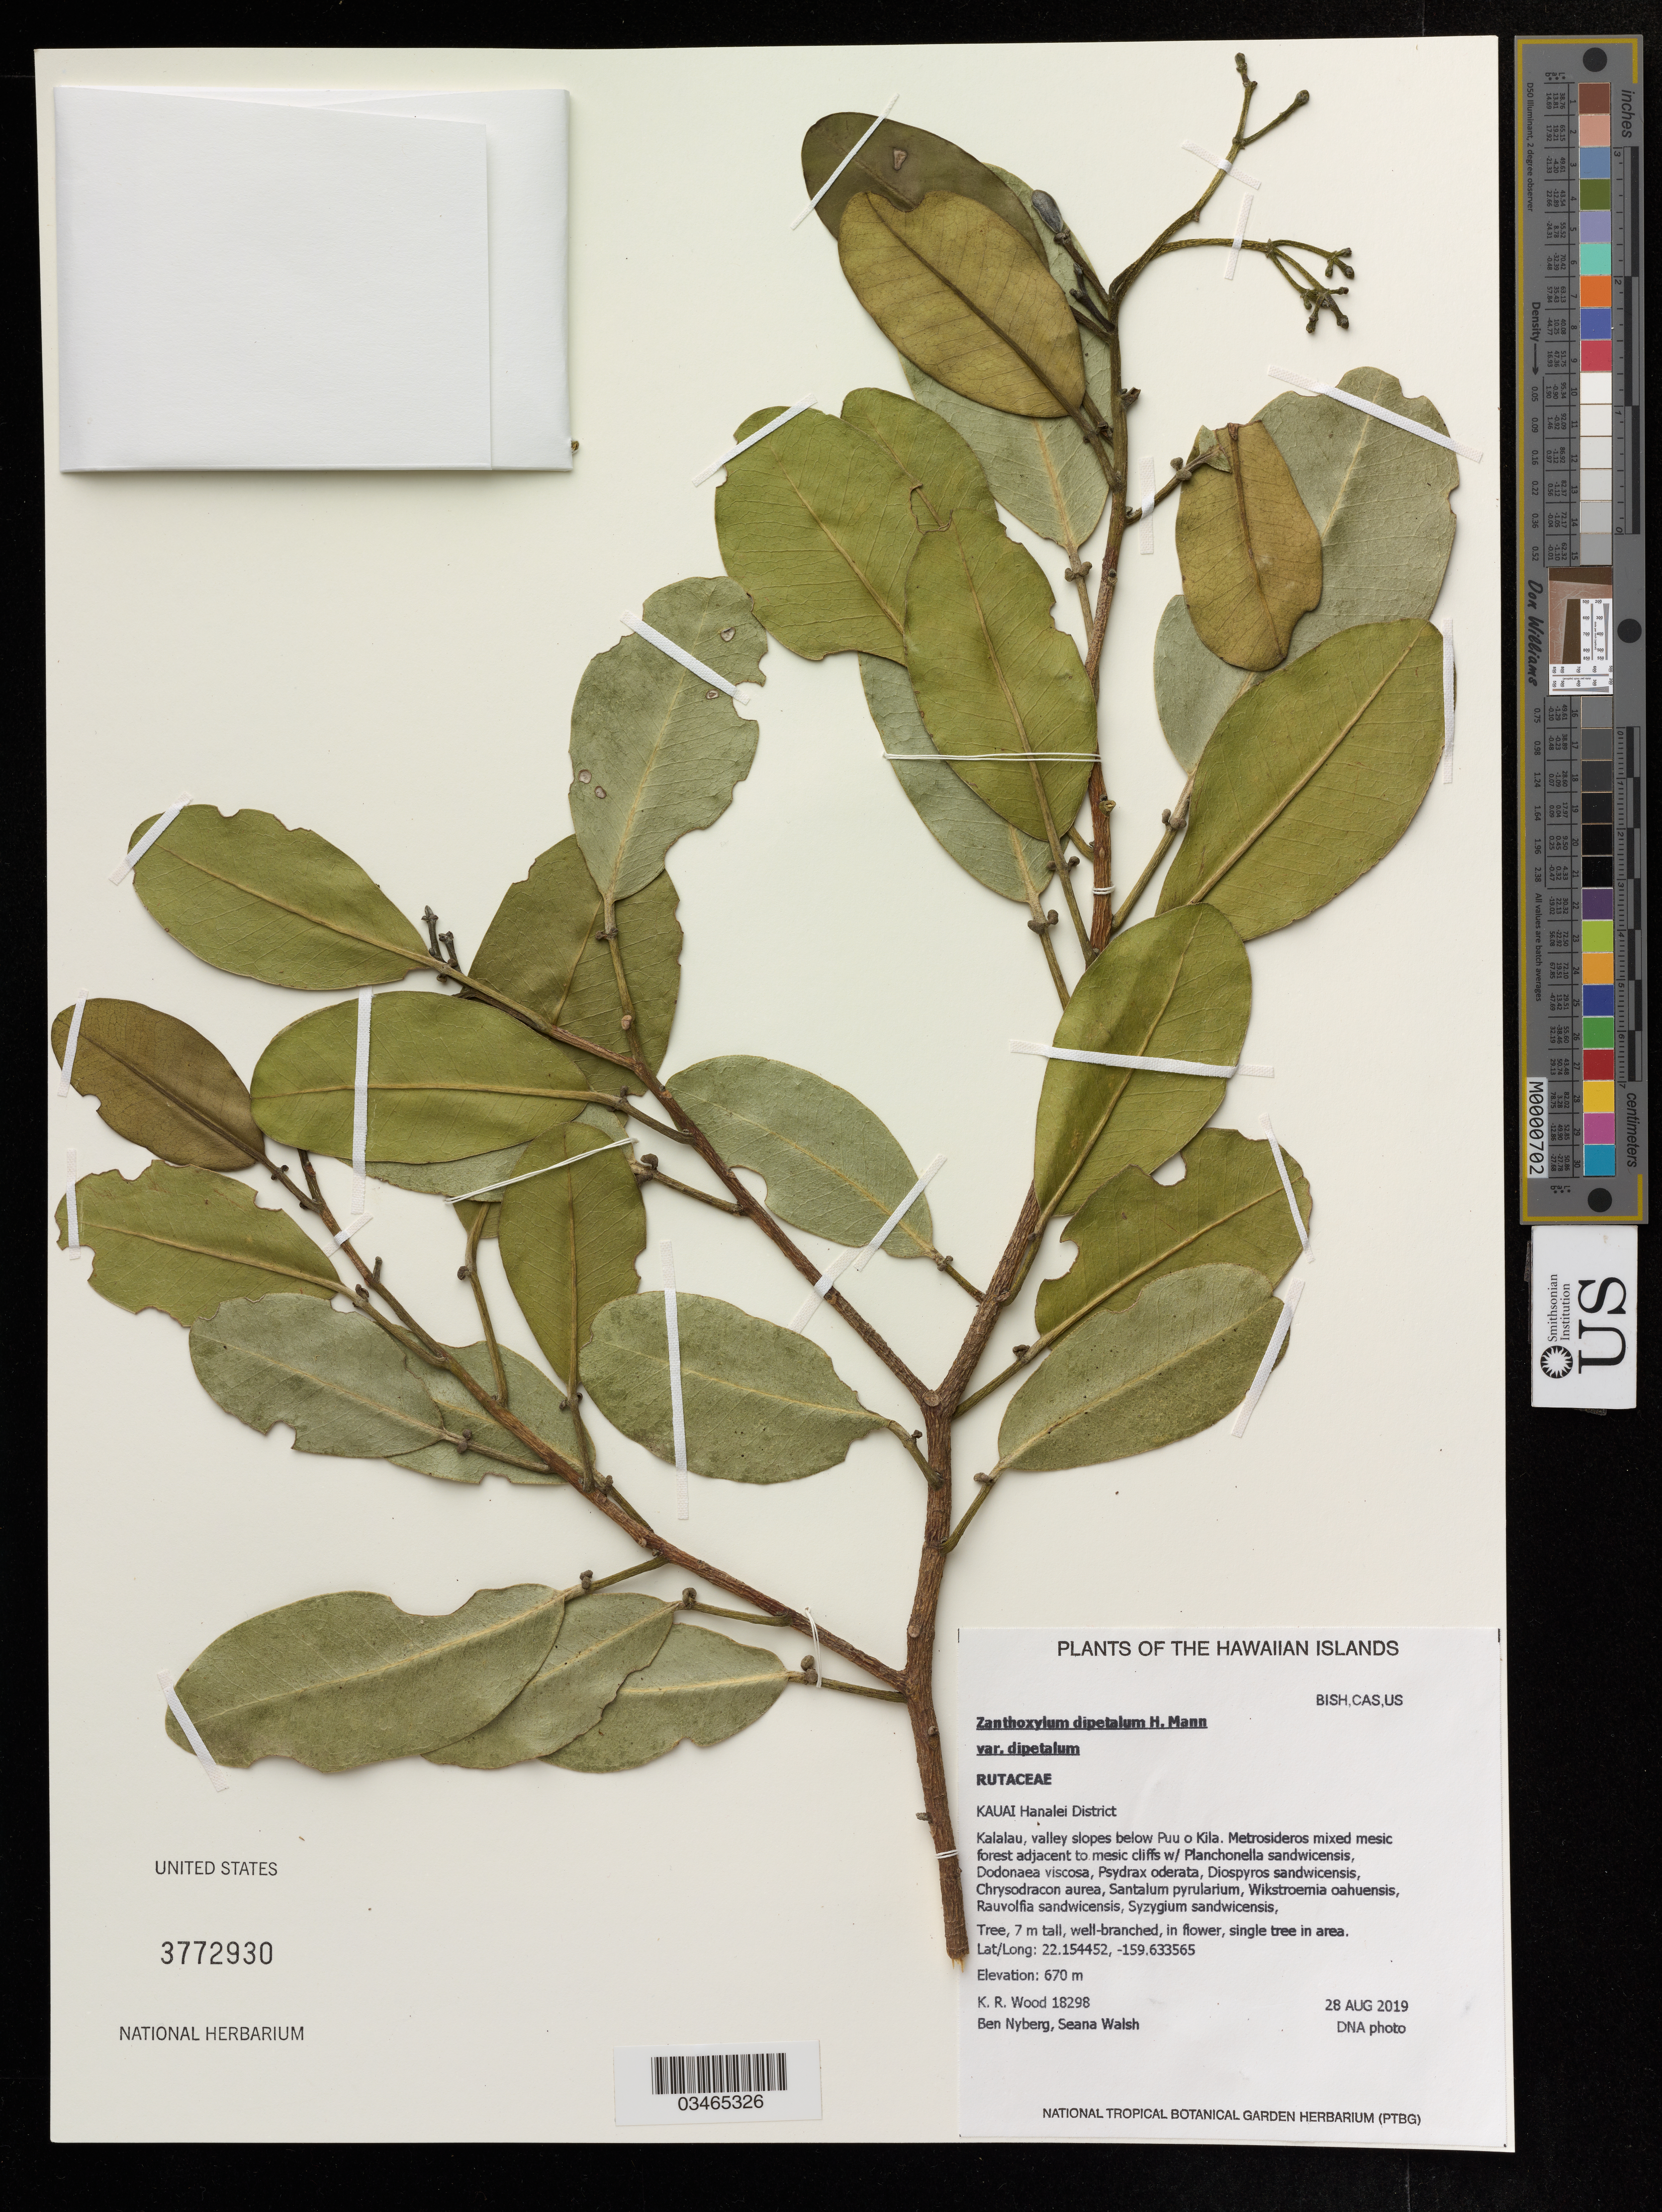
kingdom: Plantae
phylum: Tracheophyta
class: Magnoliopsida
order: Sapindales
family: Rutaceae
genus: Zanthoxylum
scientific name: Zanthoxylum dipetalum var. dipetalum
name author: H. Mann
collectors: K. R. Wood, B. Nyberg & S. Walsh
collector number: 18298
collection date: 2019-08-28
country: United States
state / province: Hawaii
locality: Kauai Hanalei District. Kalalau, valley slopes below Puu o Kila.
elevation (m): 670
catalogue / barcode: US 3772930